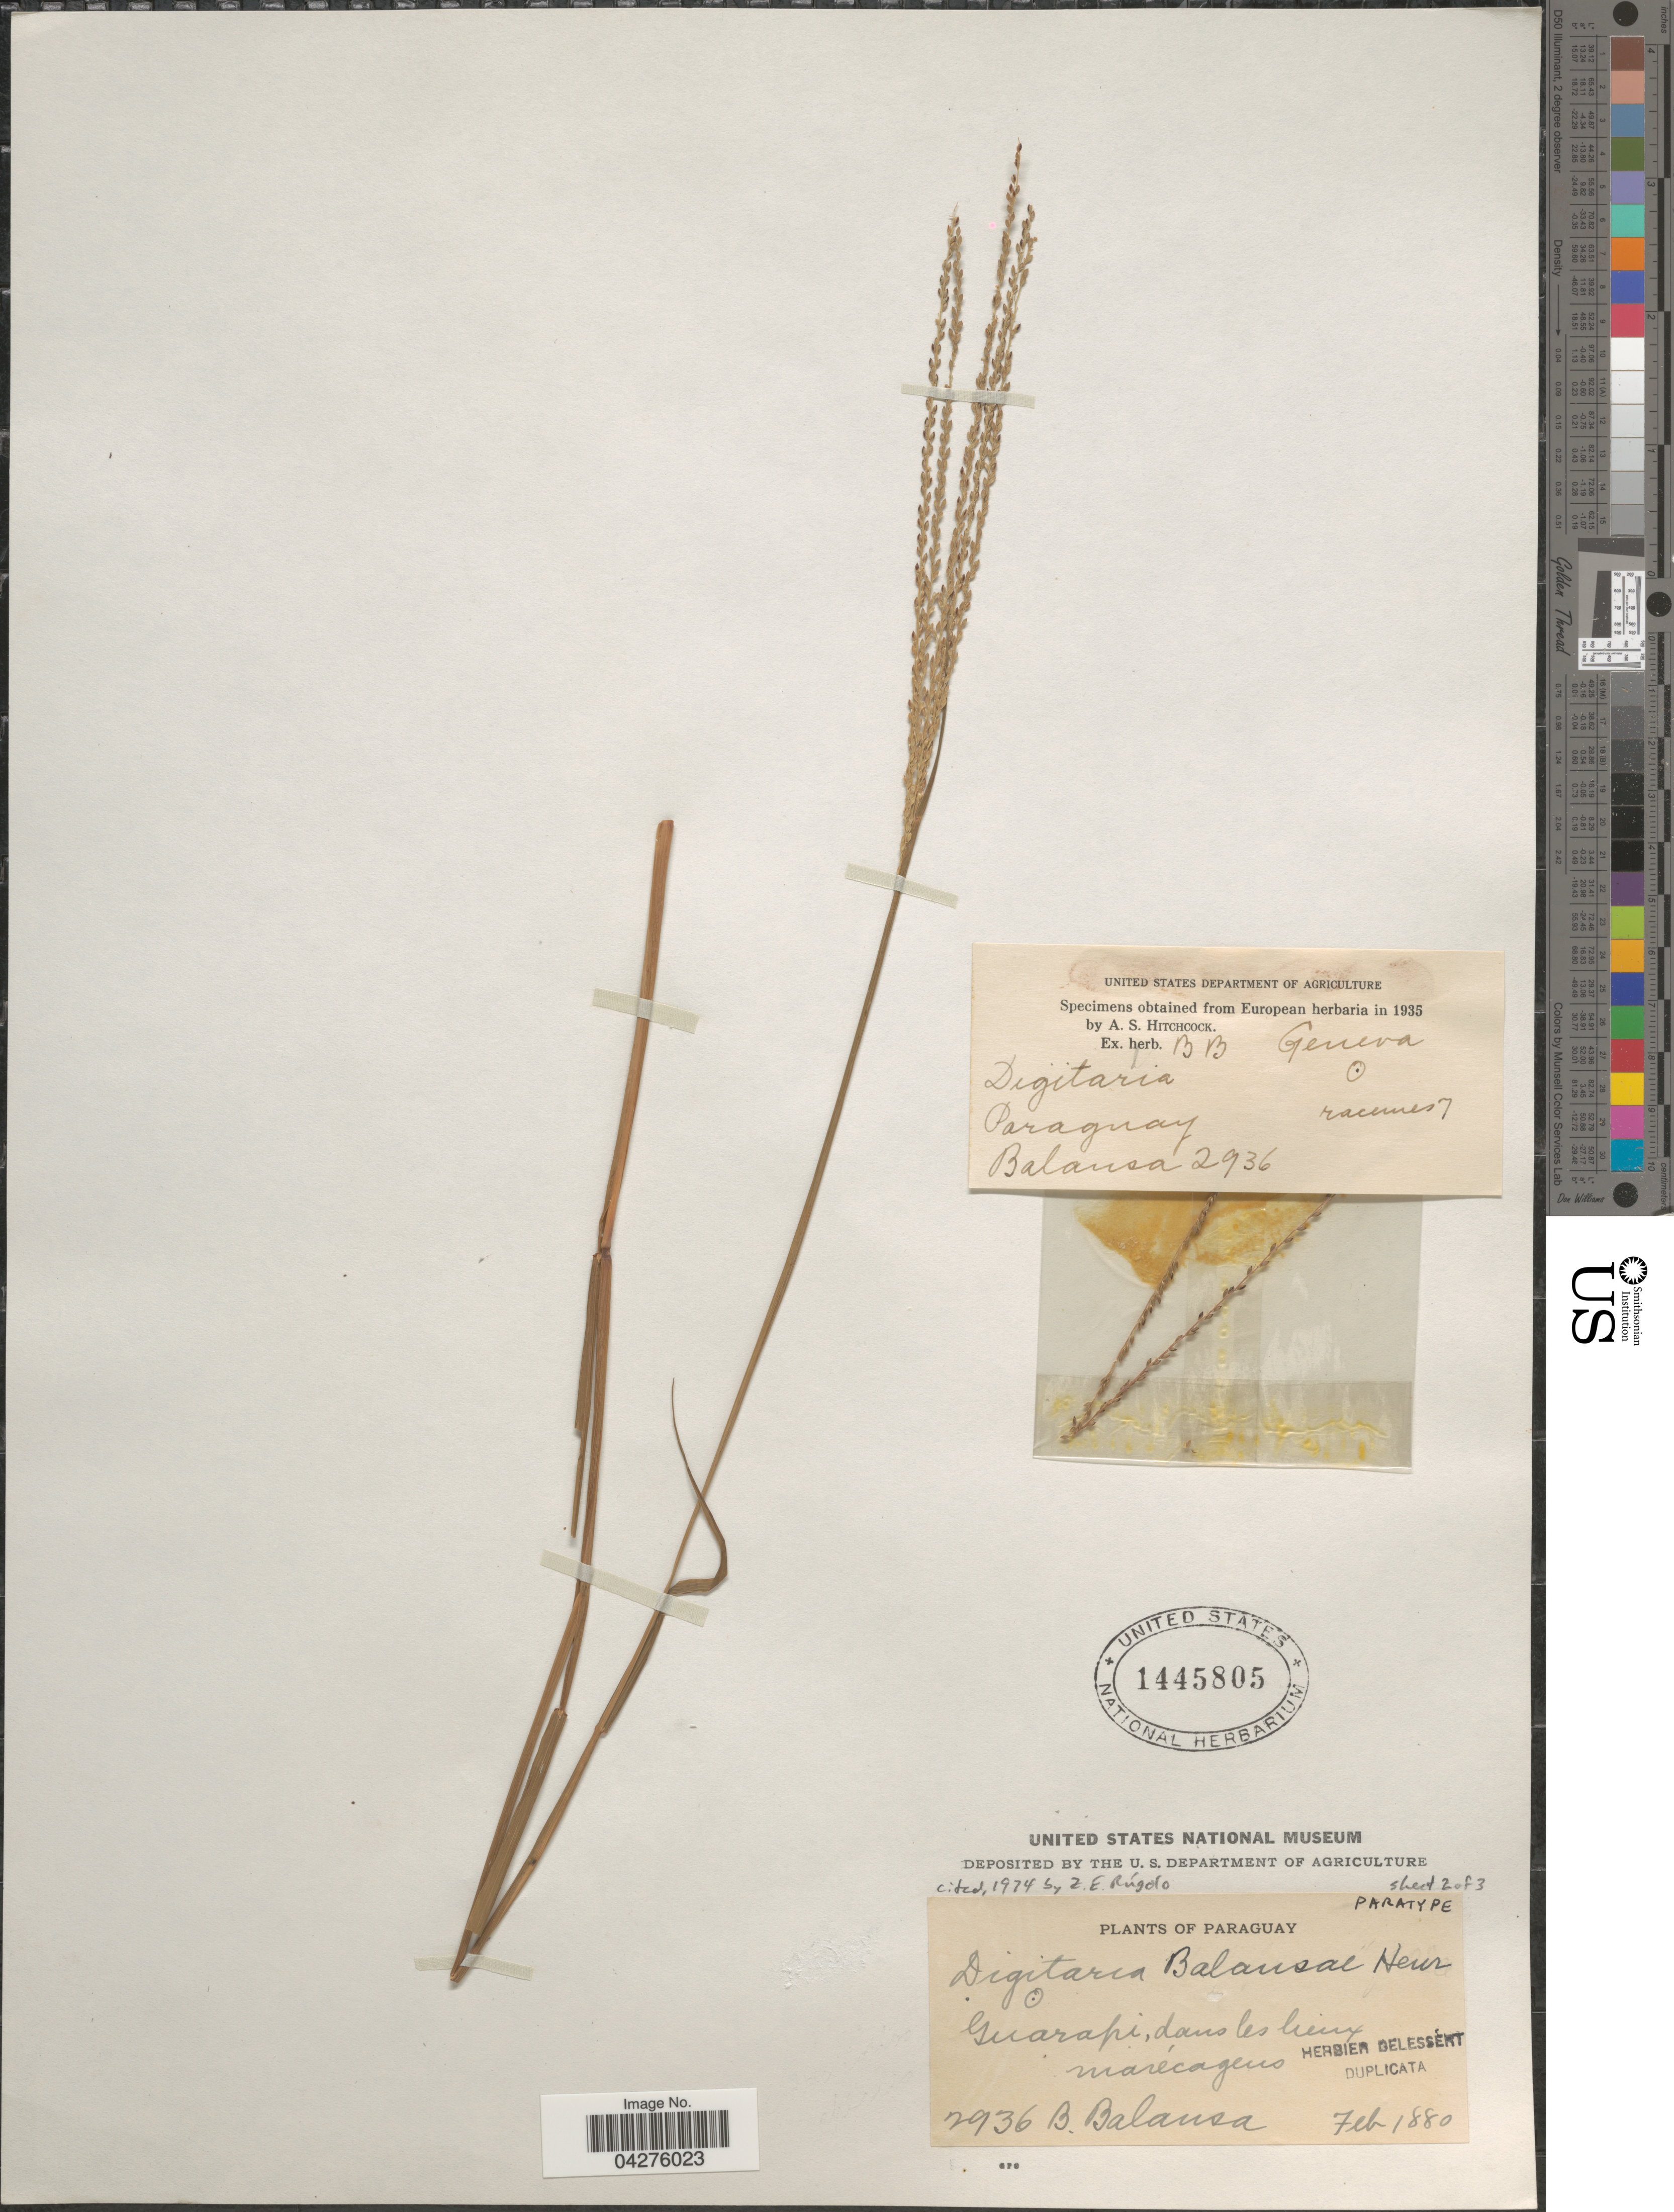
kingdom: Plantae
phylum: Tracheophyta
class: Liliopsida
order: Poales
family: Poaceae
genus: Digitaria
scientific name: Digitaria balansae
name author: Henr.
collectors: B. Balansa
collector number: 2936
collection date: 1880-02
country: Paraguay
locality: Guarapi, dans les lieux marécageux.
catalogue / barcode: US 1445805